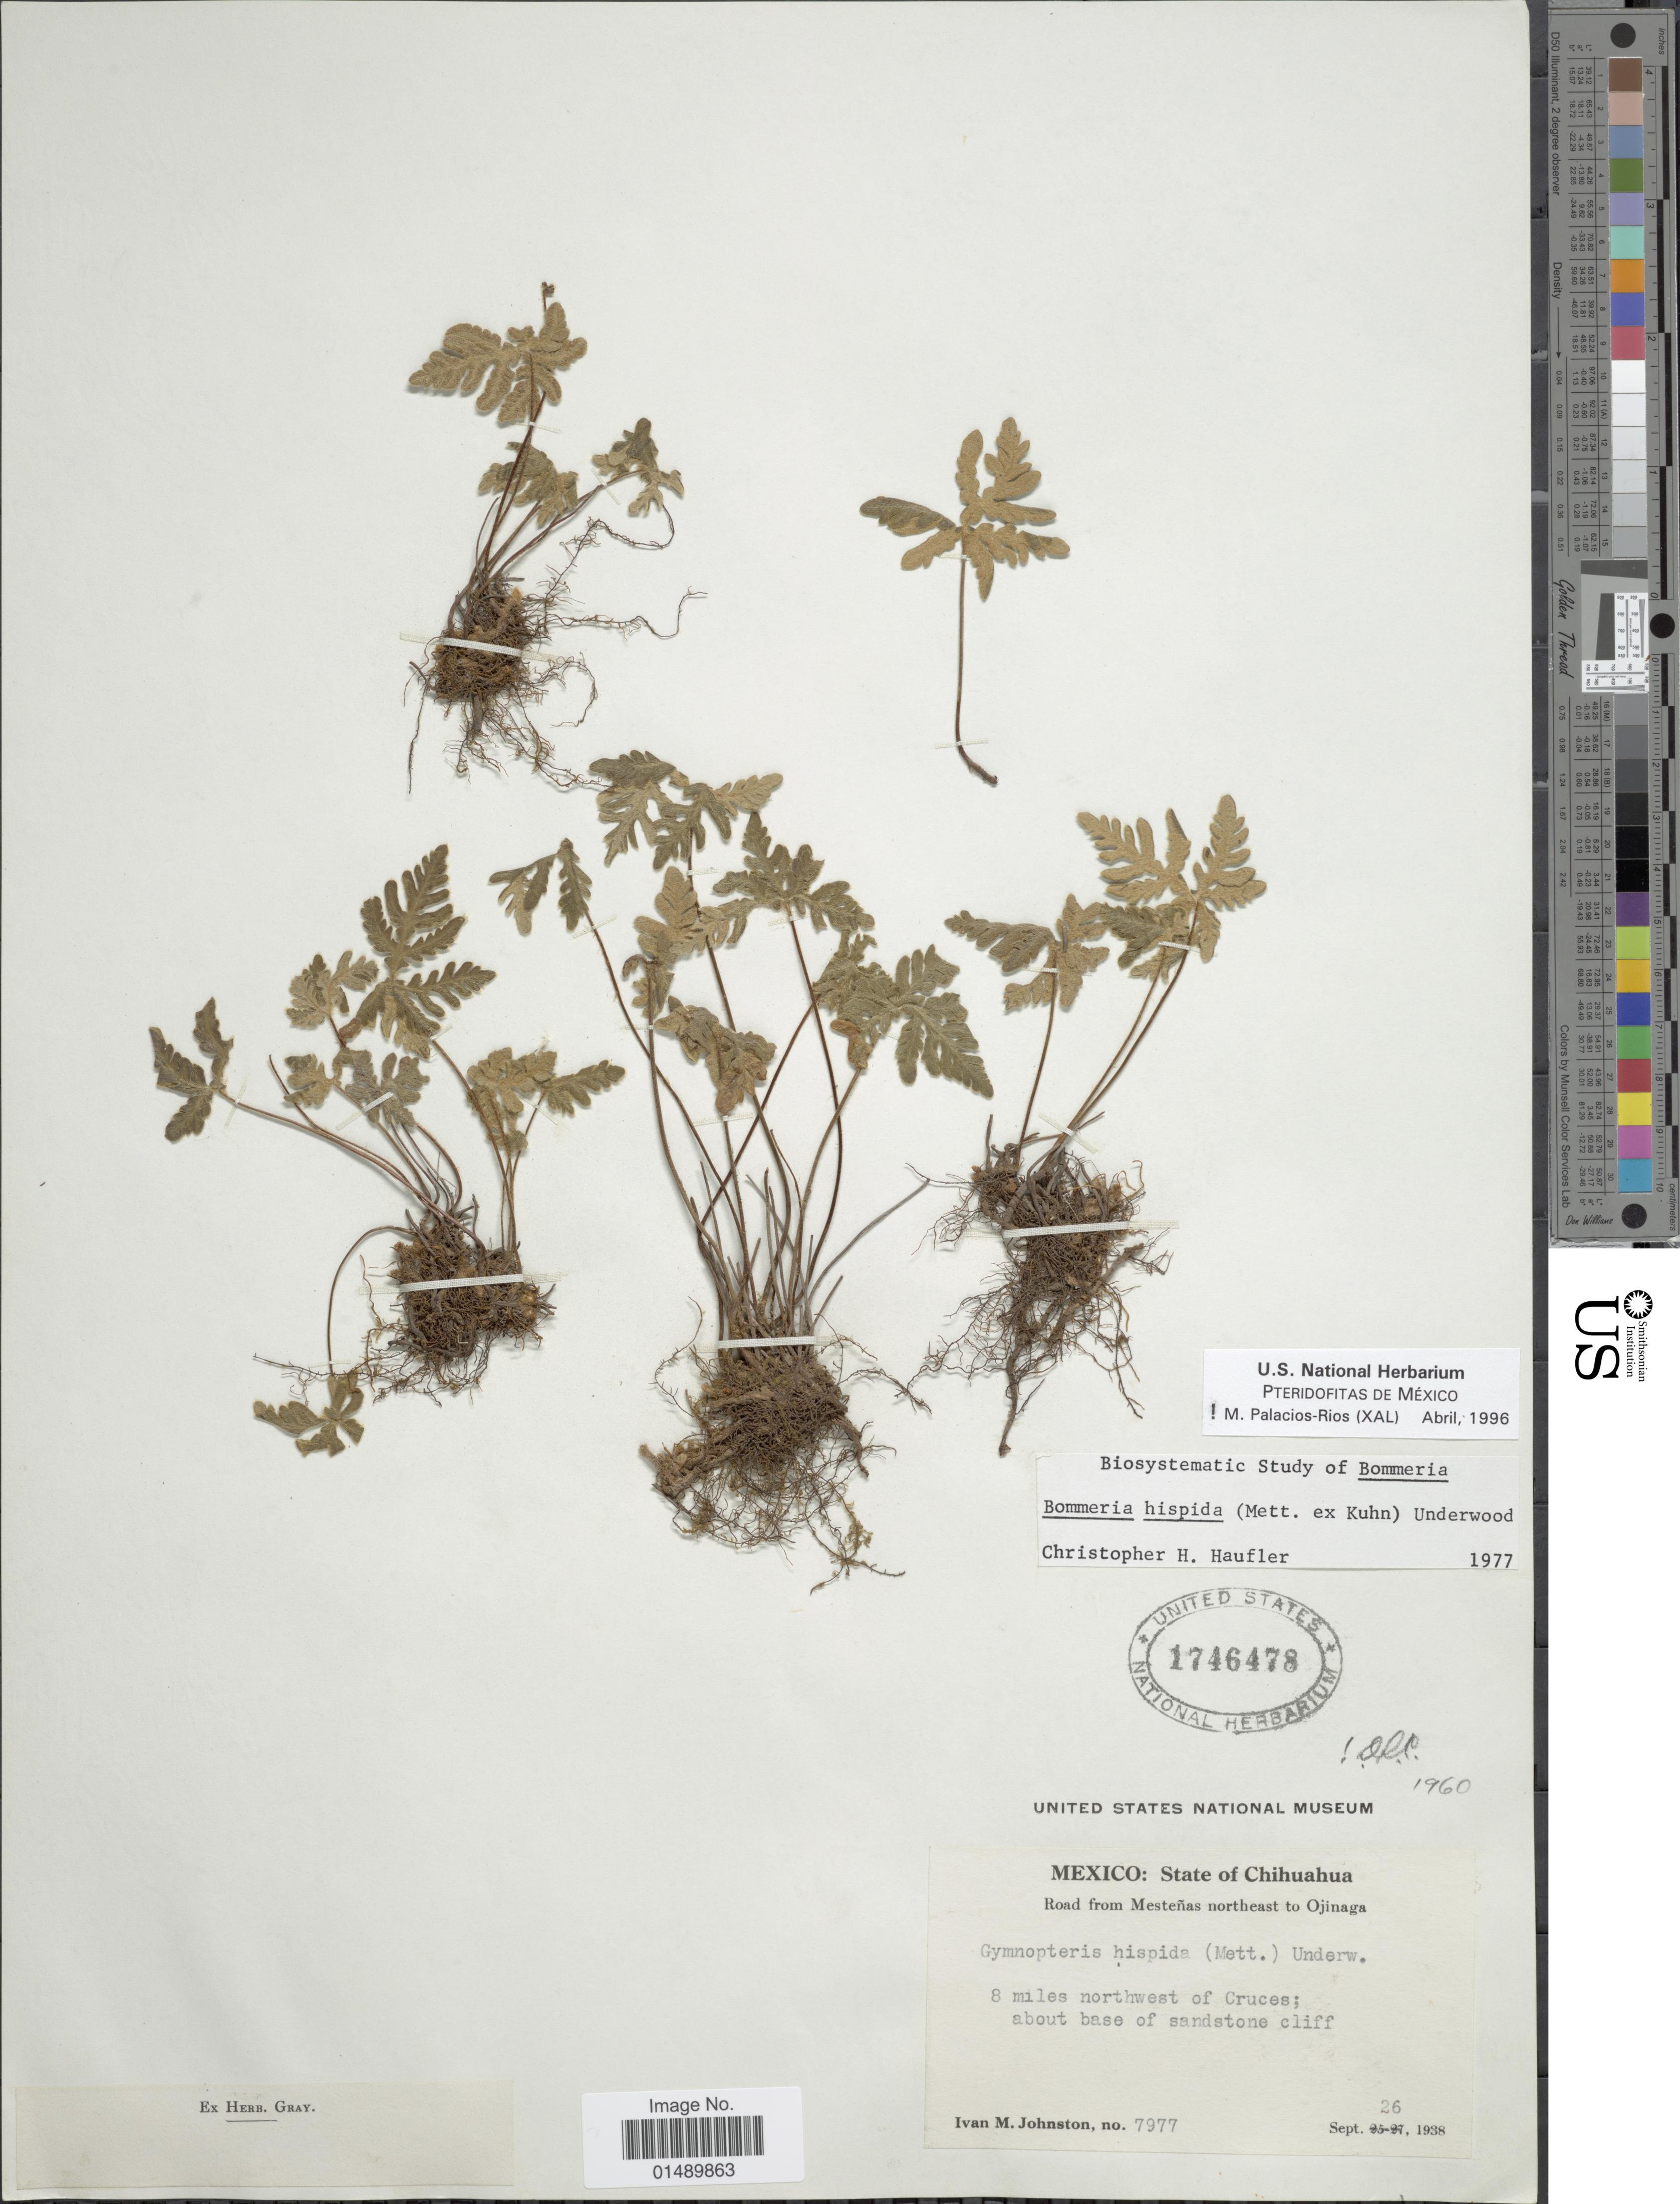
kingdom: Plantae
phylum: Tracheophyta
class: Polypodiopsida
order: Polypodiales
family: Pteridaceae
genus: Bommeria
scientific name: Bommeria hispida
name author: (Mett. ex Kuhn) Underw.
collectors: I.M. Johnston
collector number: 7977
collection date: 1938-09-26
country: Mexico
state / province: Chihuahua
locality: Mexico, road from Mestenas northeast to Ojianga, 8 miles northwest of Cruces.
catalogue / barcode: US 1746478